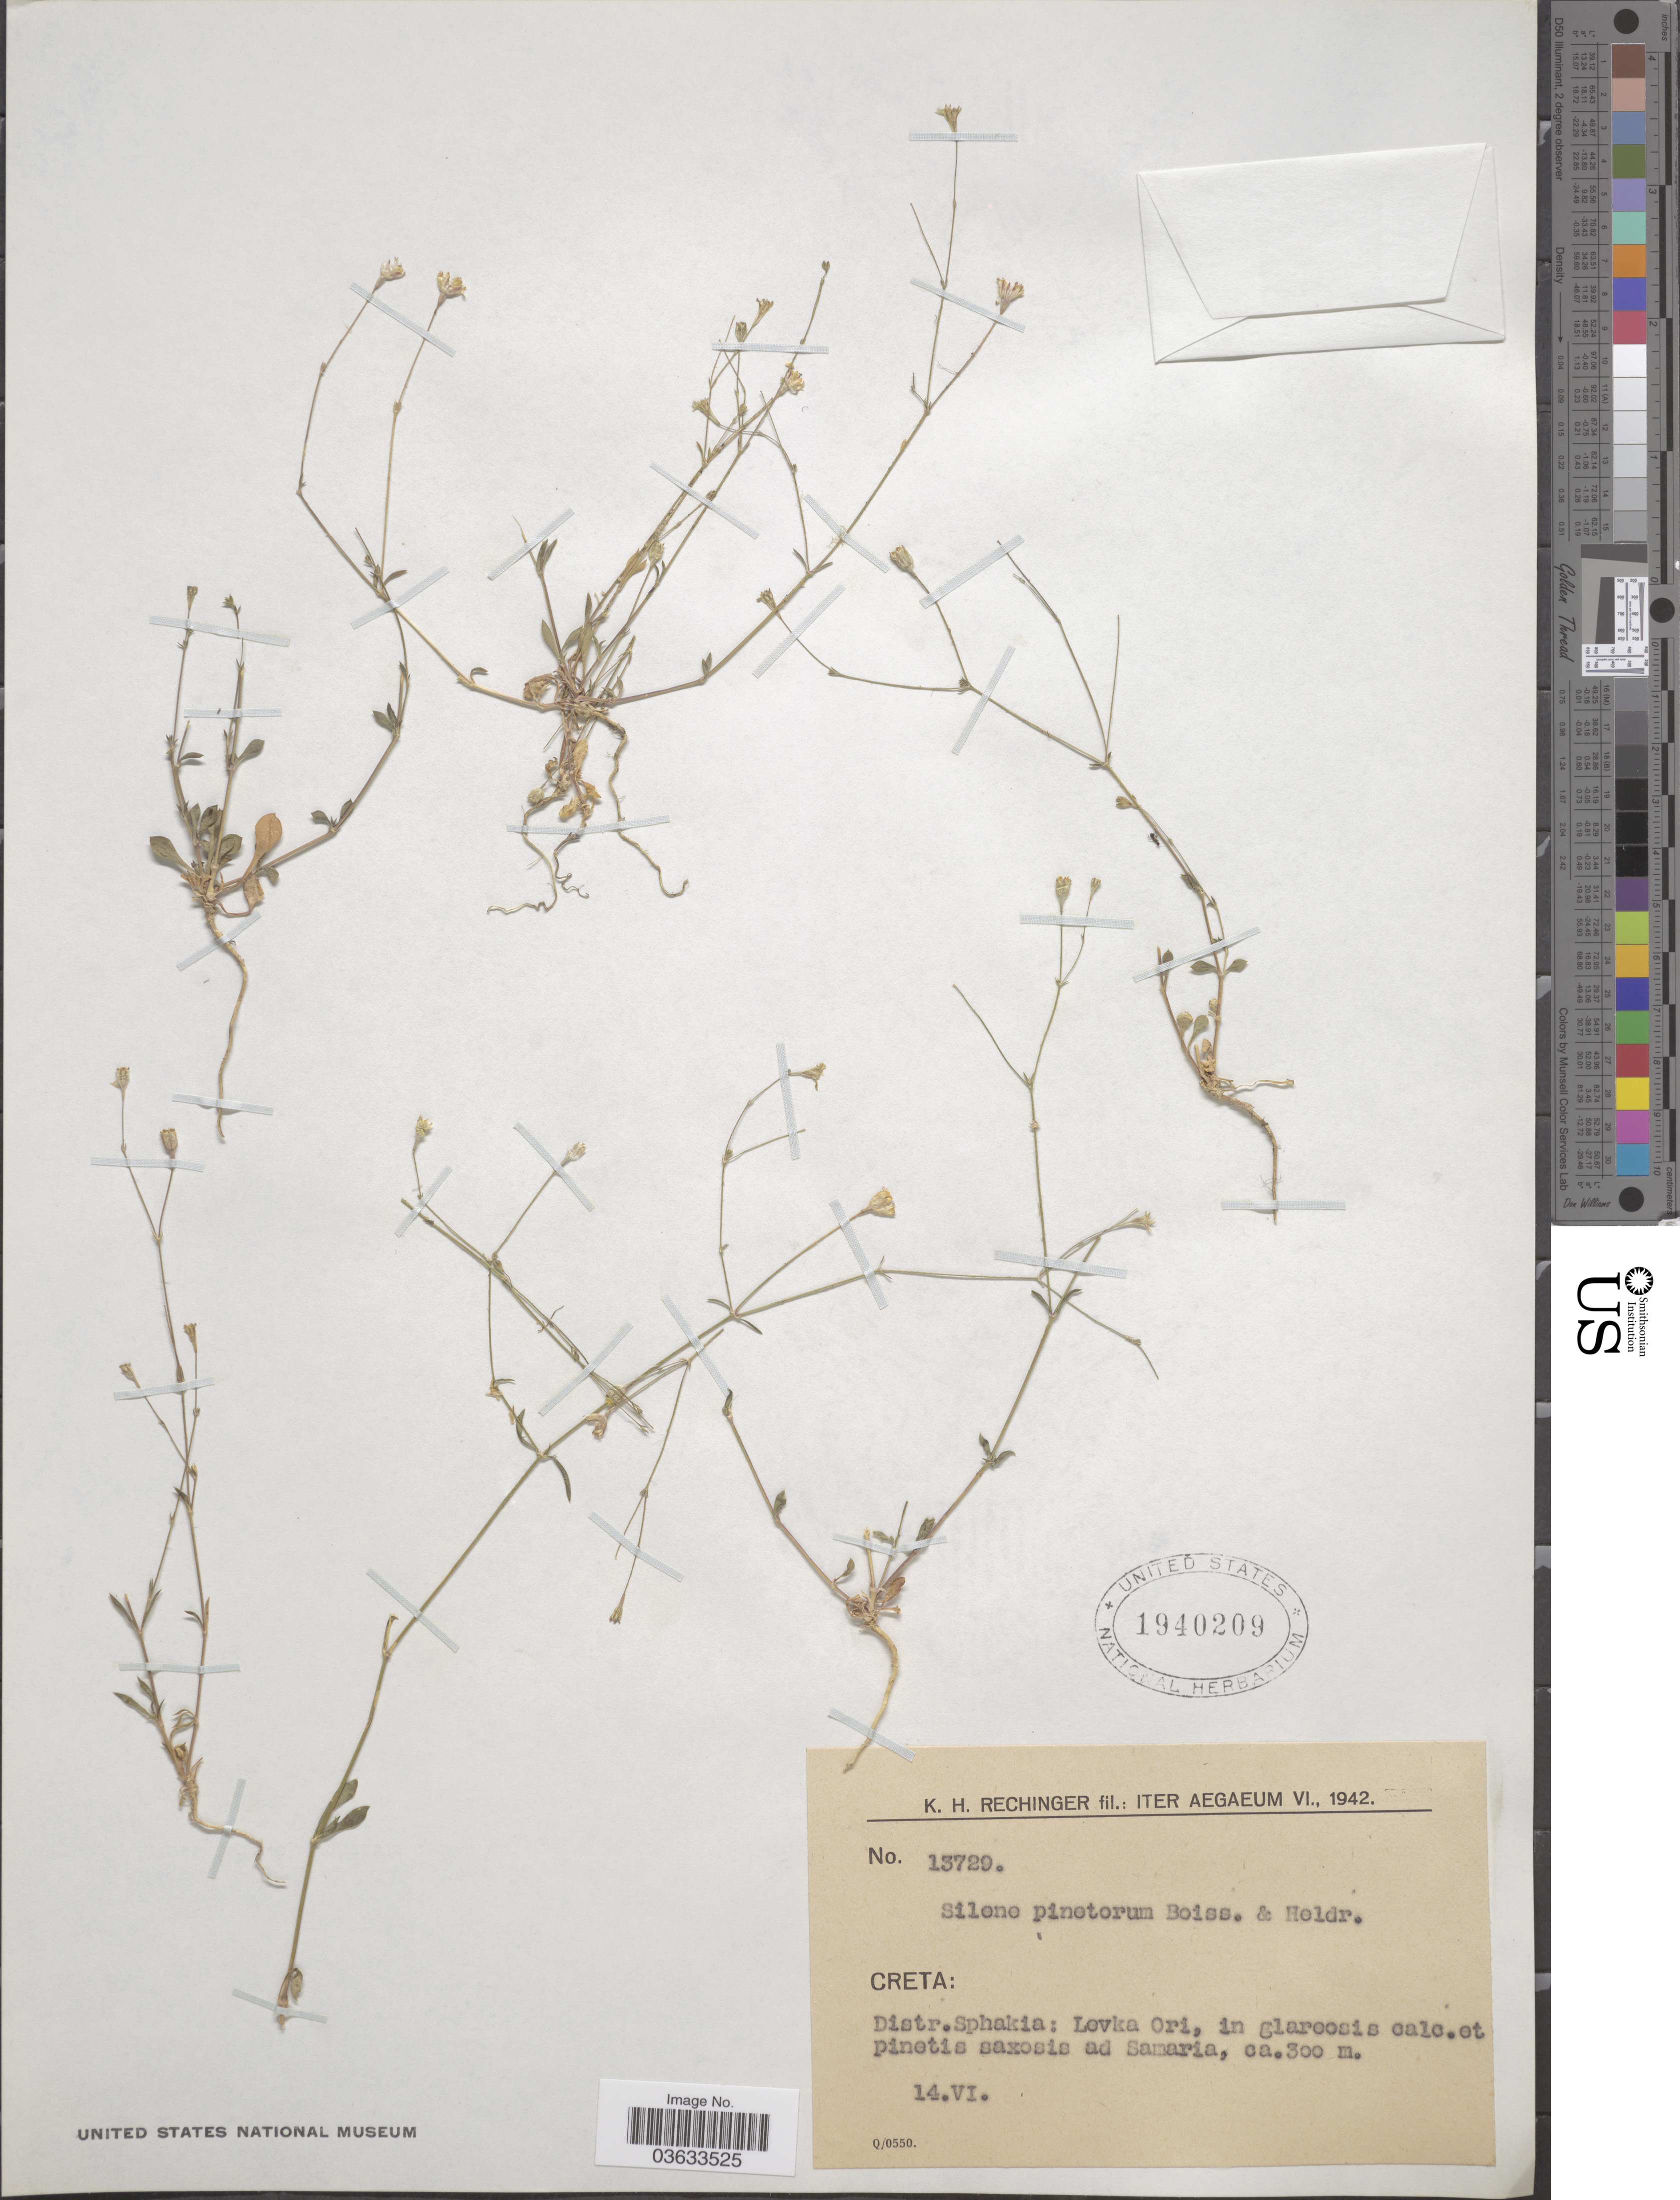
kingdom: Plantae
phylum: Tracheophyta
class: Magnoliopsida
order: Caryophyllales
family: Caryophyllaceae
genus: Silene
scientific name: Silene pinetorum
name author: Boiss. & Heldr. in Boiss.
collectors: K. H. Rechinger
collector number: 13729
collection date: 1942-06-14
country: Greece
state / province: Crete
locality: Creta: Distr. Sphakia: Levka Ori, in glareosis calc. et pinetis saxosis ad Samaria.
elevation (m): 300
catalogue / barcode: US 1940209